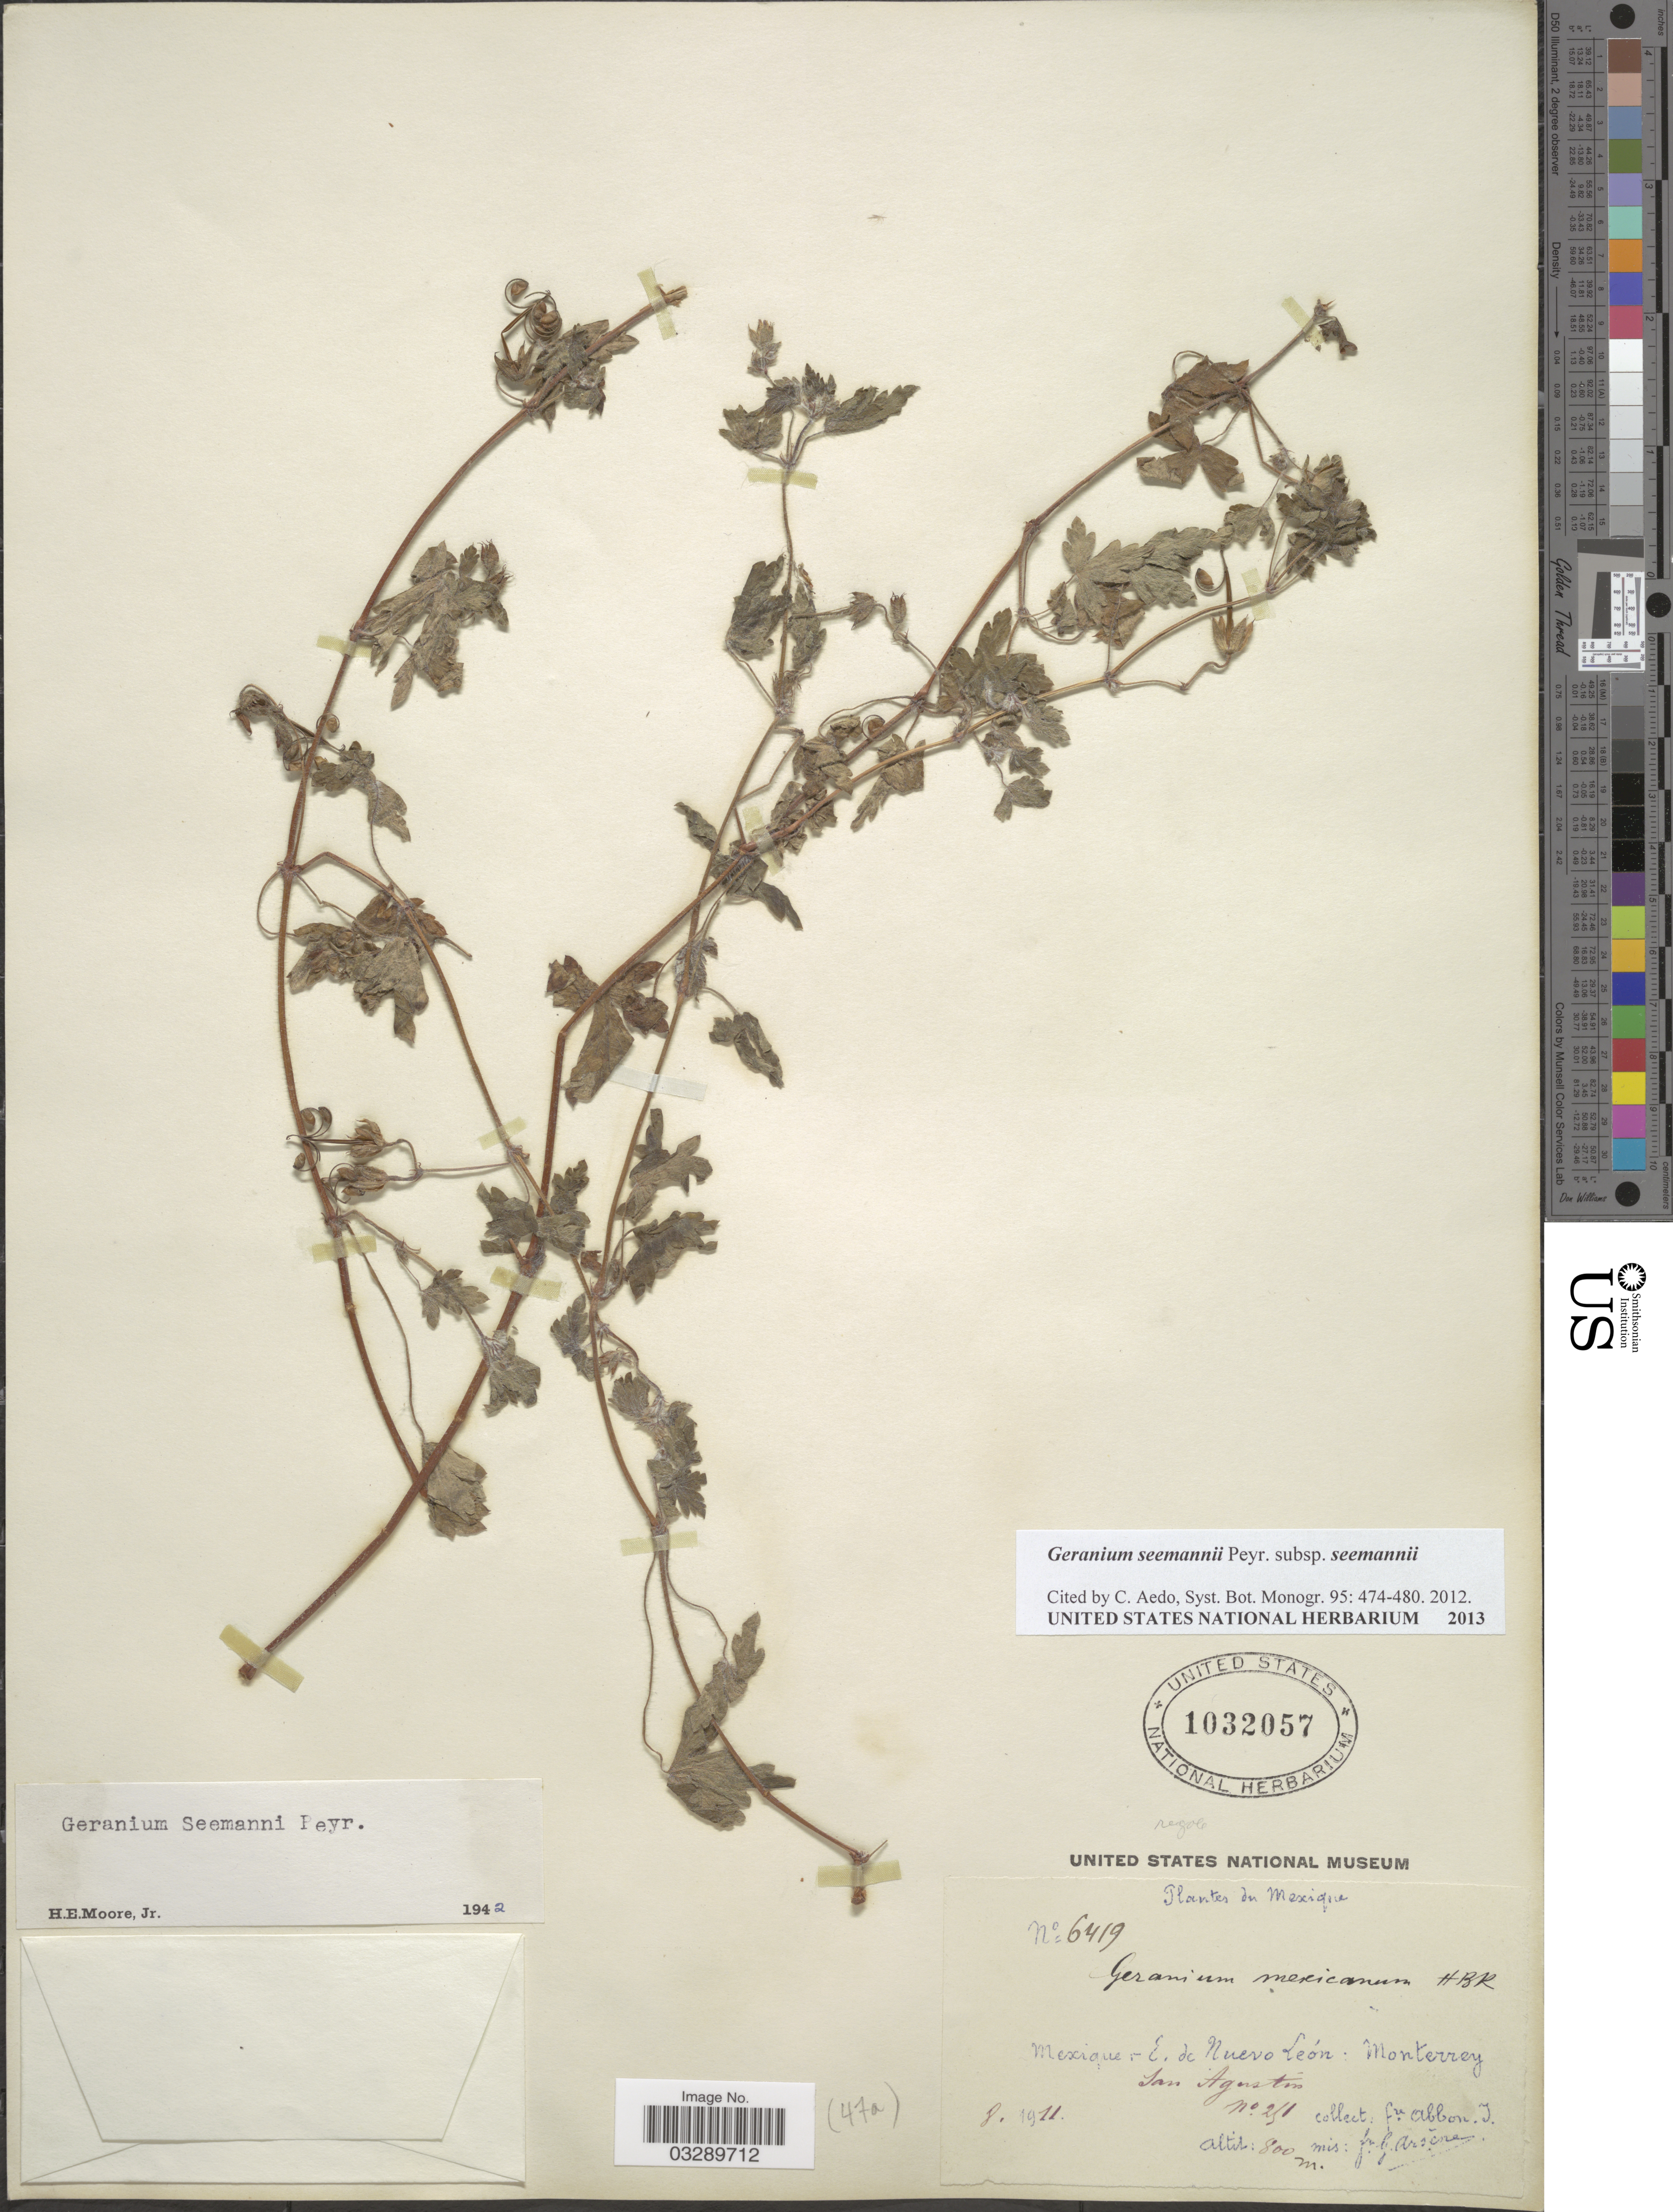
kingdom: Plantae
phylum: Tracheophyta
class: Magnoliopsida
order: Geraniales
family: Geraniaceae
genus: Geranium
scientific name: Geranium seemannii subsp. seemannii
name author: Peyr.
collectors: Bro. Abbon & Bro. G. Arsène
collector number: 6419?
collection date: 1911-08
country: Mexico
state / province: Nuevo León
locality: E. de Nuevo León: Monterrey, San Agustín.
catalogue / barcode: US 1032057